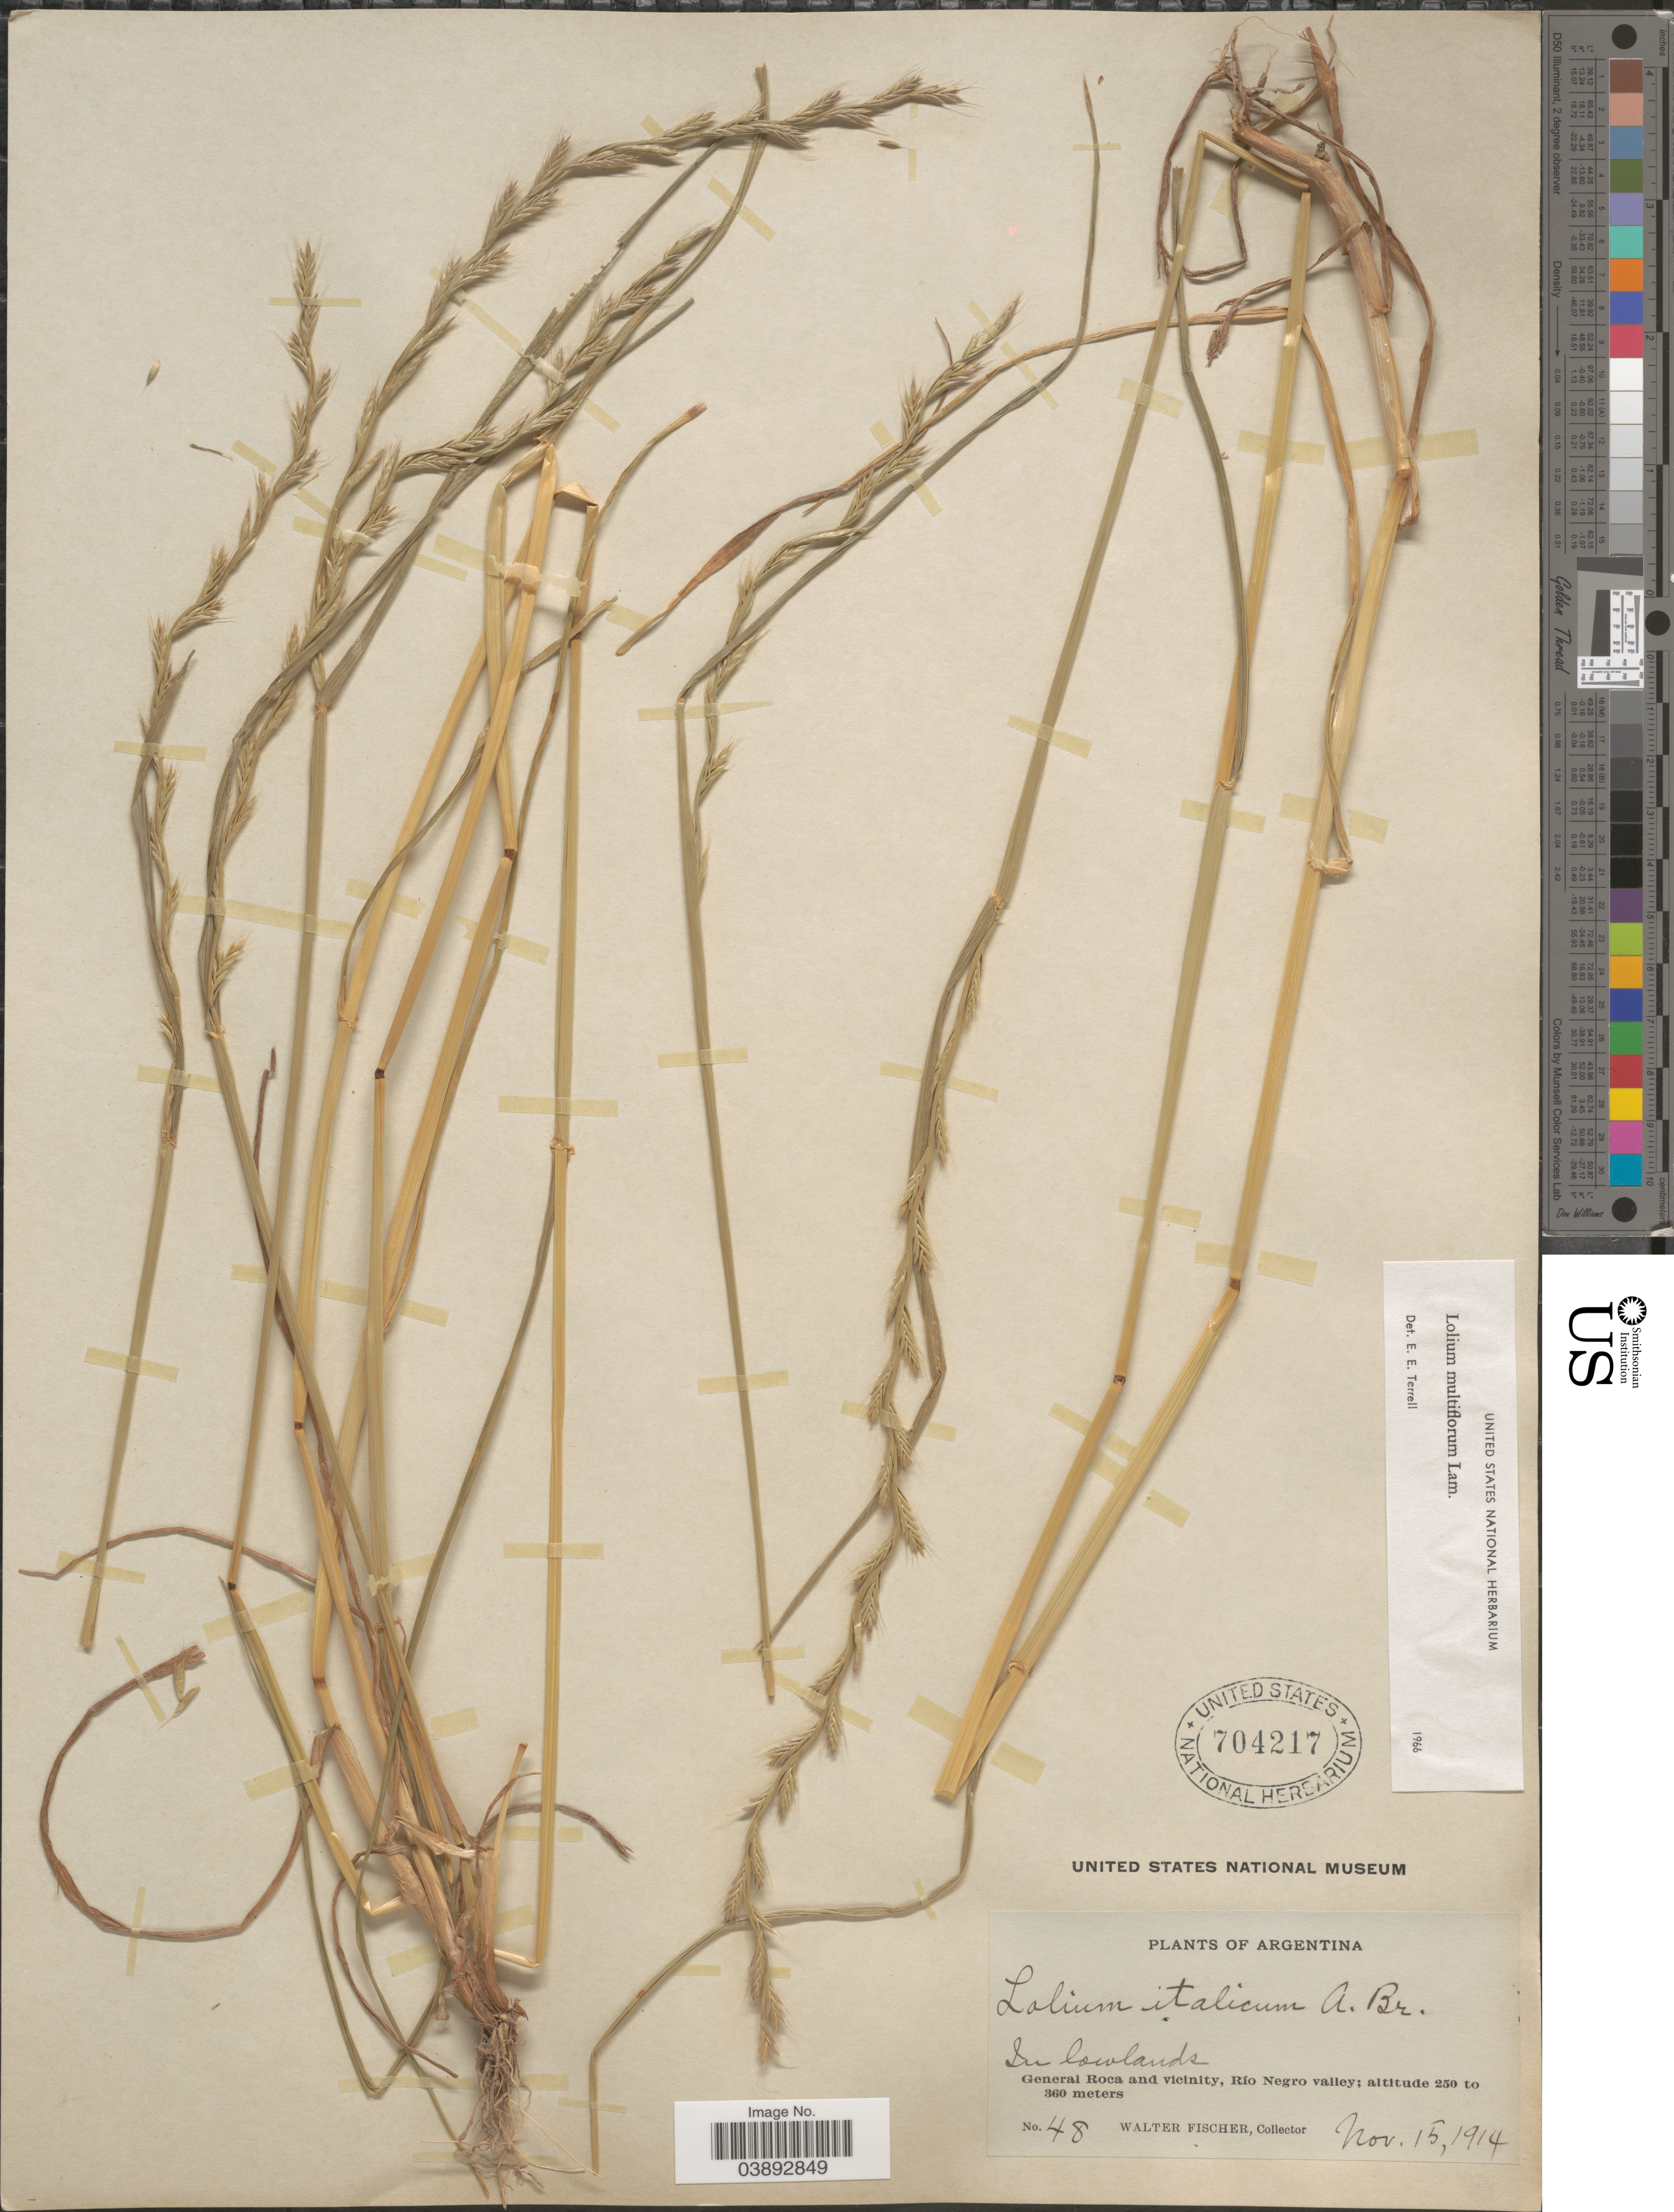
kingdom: Plantae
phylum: Tracheophyta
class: Liliopsida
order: Poales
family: Poaceae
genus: Lolium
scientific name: Lolium multiflorum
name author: Lam.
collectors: W. Fischer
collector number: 48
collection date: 1914-11-15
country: Argentina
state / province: Rio Negro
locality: General Roca and vicinity, Río Negro valley.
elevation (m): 250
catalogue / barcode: US 704217